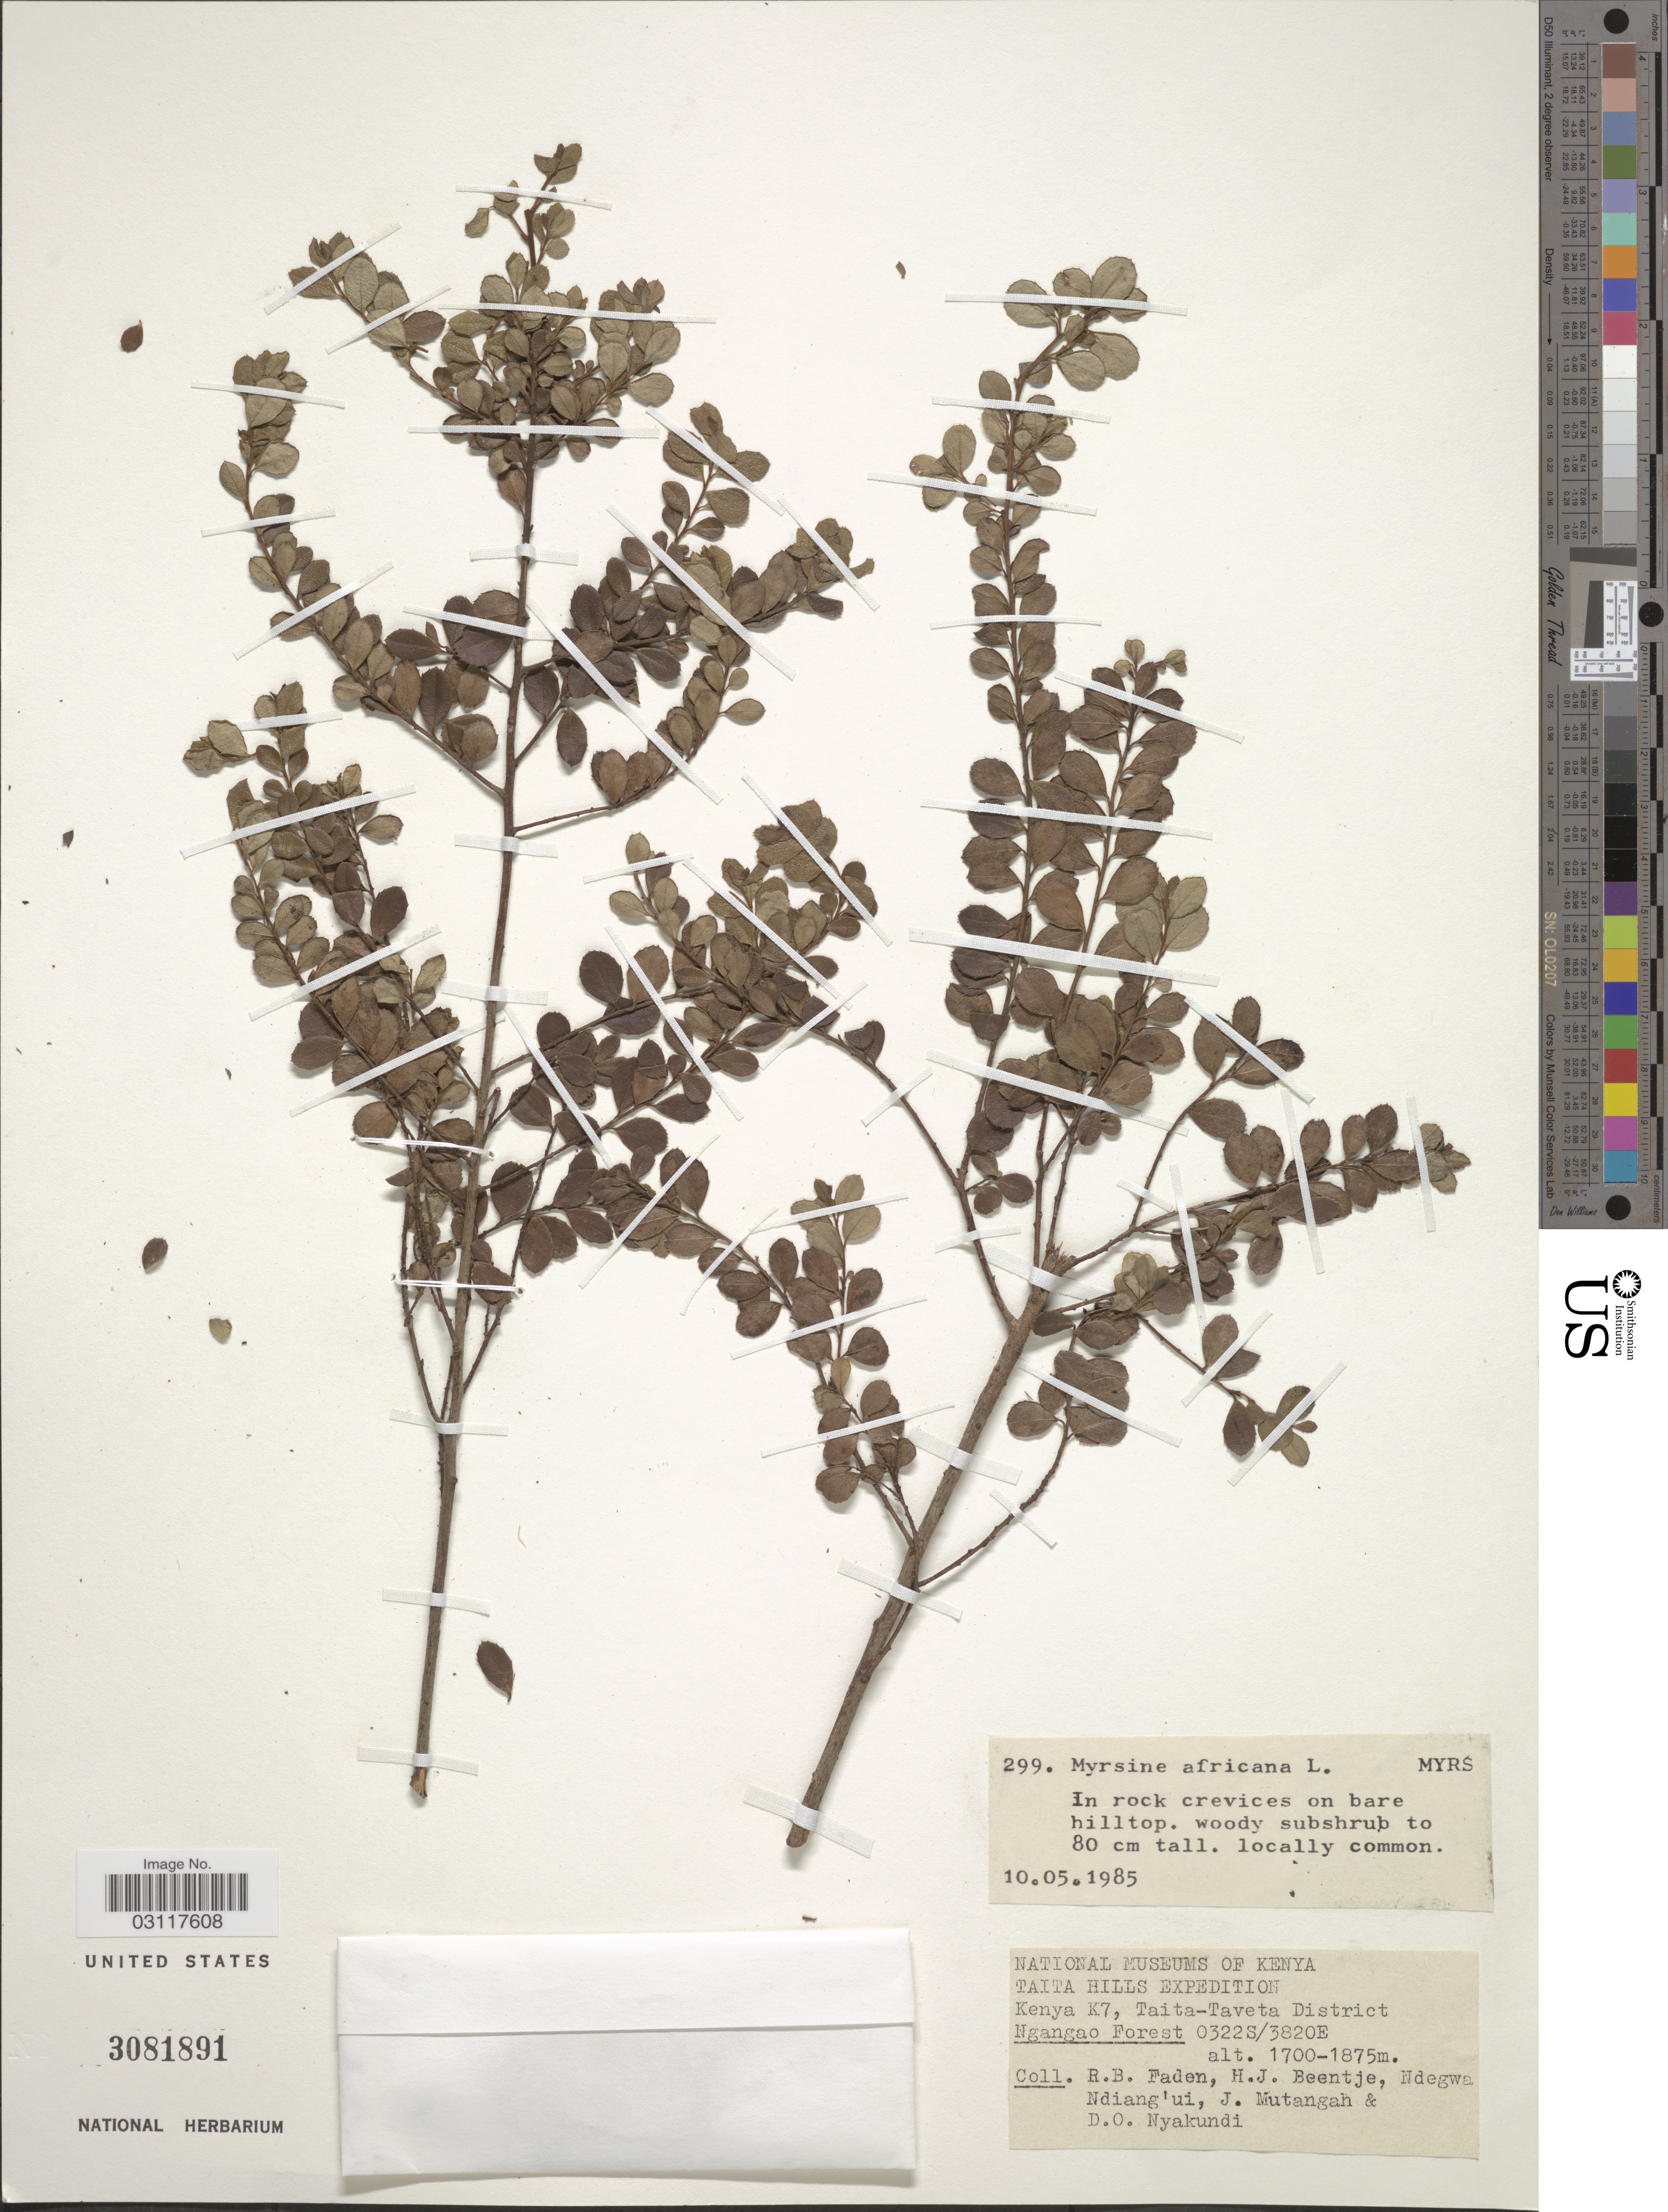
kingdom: Plantae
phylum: Tracheophyta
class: Magnoliopsida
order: Ericales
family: Primulaceae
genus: Myrsine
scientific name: Myrsine africana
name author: L.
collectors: R. B. Faden, H. J. Beentje, Ndegwa Ndiang'ui, J. Mutangah & D. Nyakundi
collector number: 299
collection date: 1985-05-10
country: Kenya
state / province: Taita Taveta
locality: Taita Hills, Kenya K7, Taita-Taveta District, Ngangao Forest.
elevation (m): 1700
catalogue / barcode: US 3081891